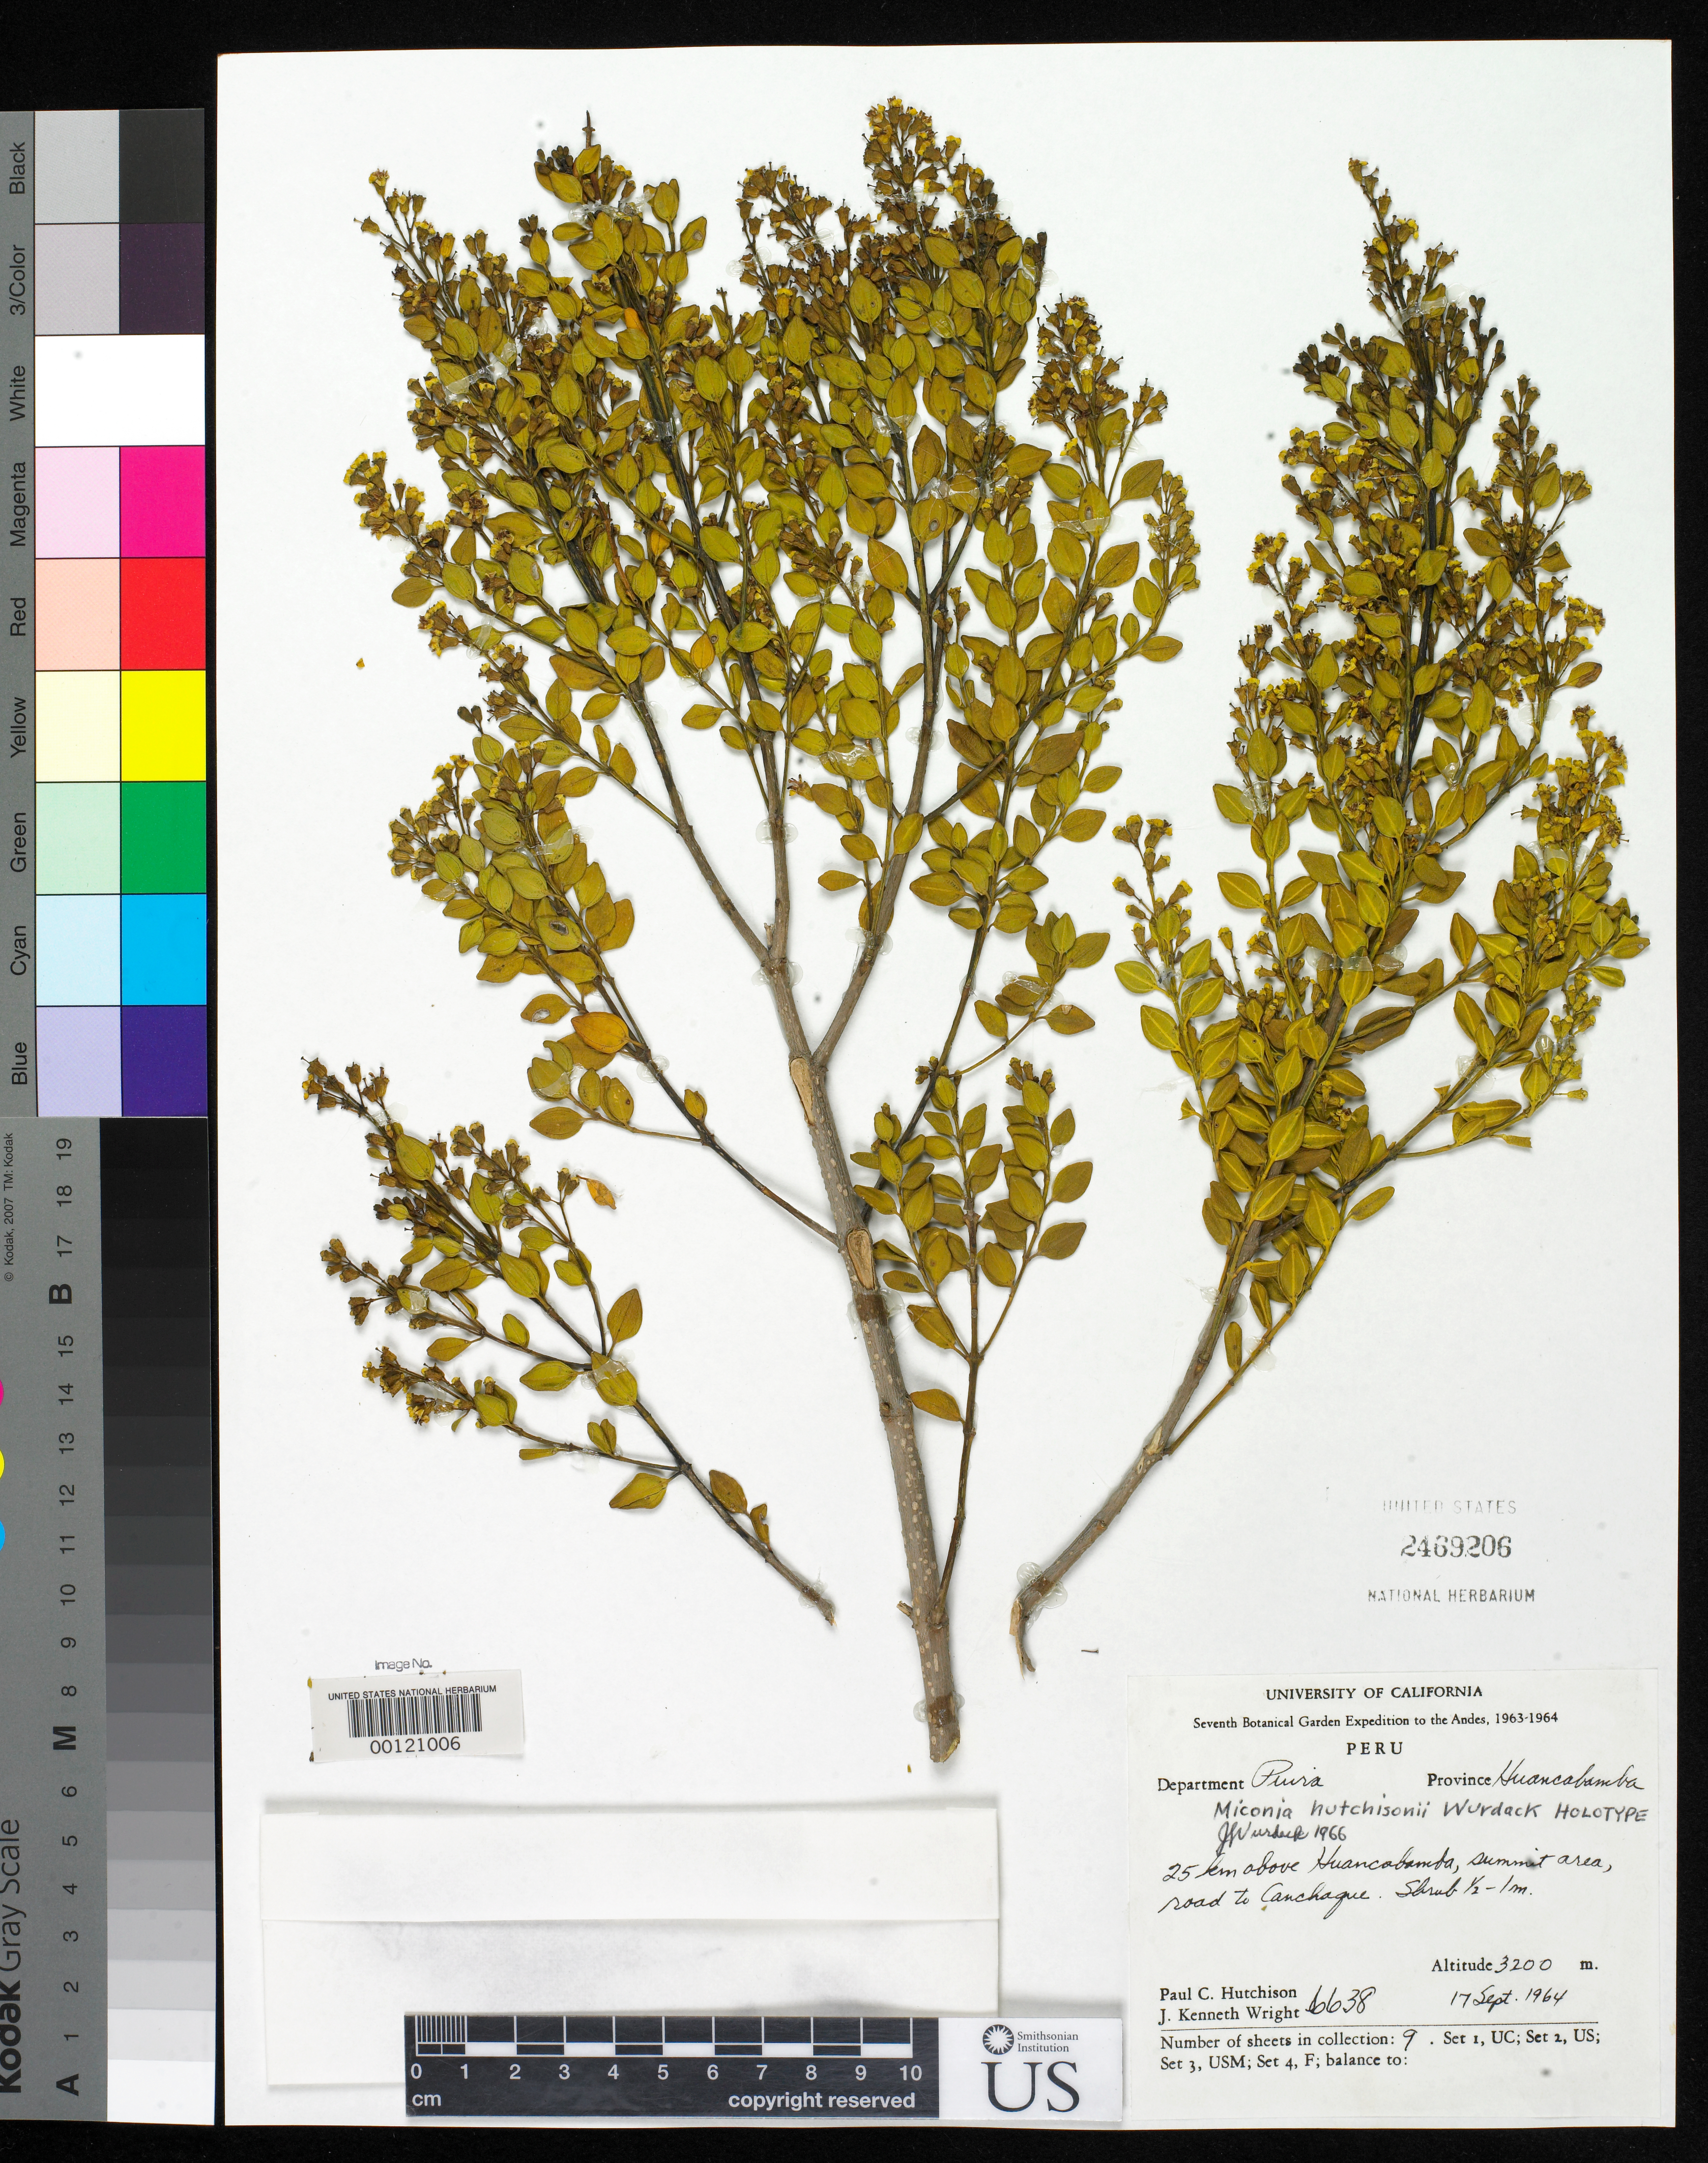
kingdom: Plantae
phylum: Tracheophyta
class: Magnoliopsida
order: Myrtales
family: Melastomataceae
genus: Miconia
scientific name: Miconia hutchisonii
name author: Wurdack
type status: Holotype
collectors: P. C. Hutchison & J. K. Wright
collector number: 6638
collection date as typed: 17 Sep 1964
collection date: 1964-09-17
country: Peru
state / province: Piura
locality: Huancabamba-canchaque.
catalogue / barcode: US 2469206